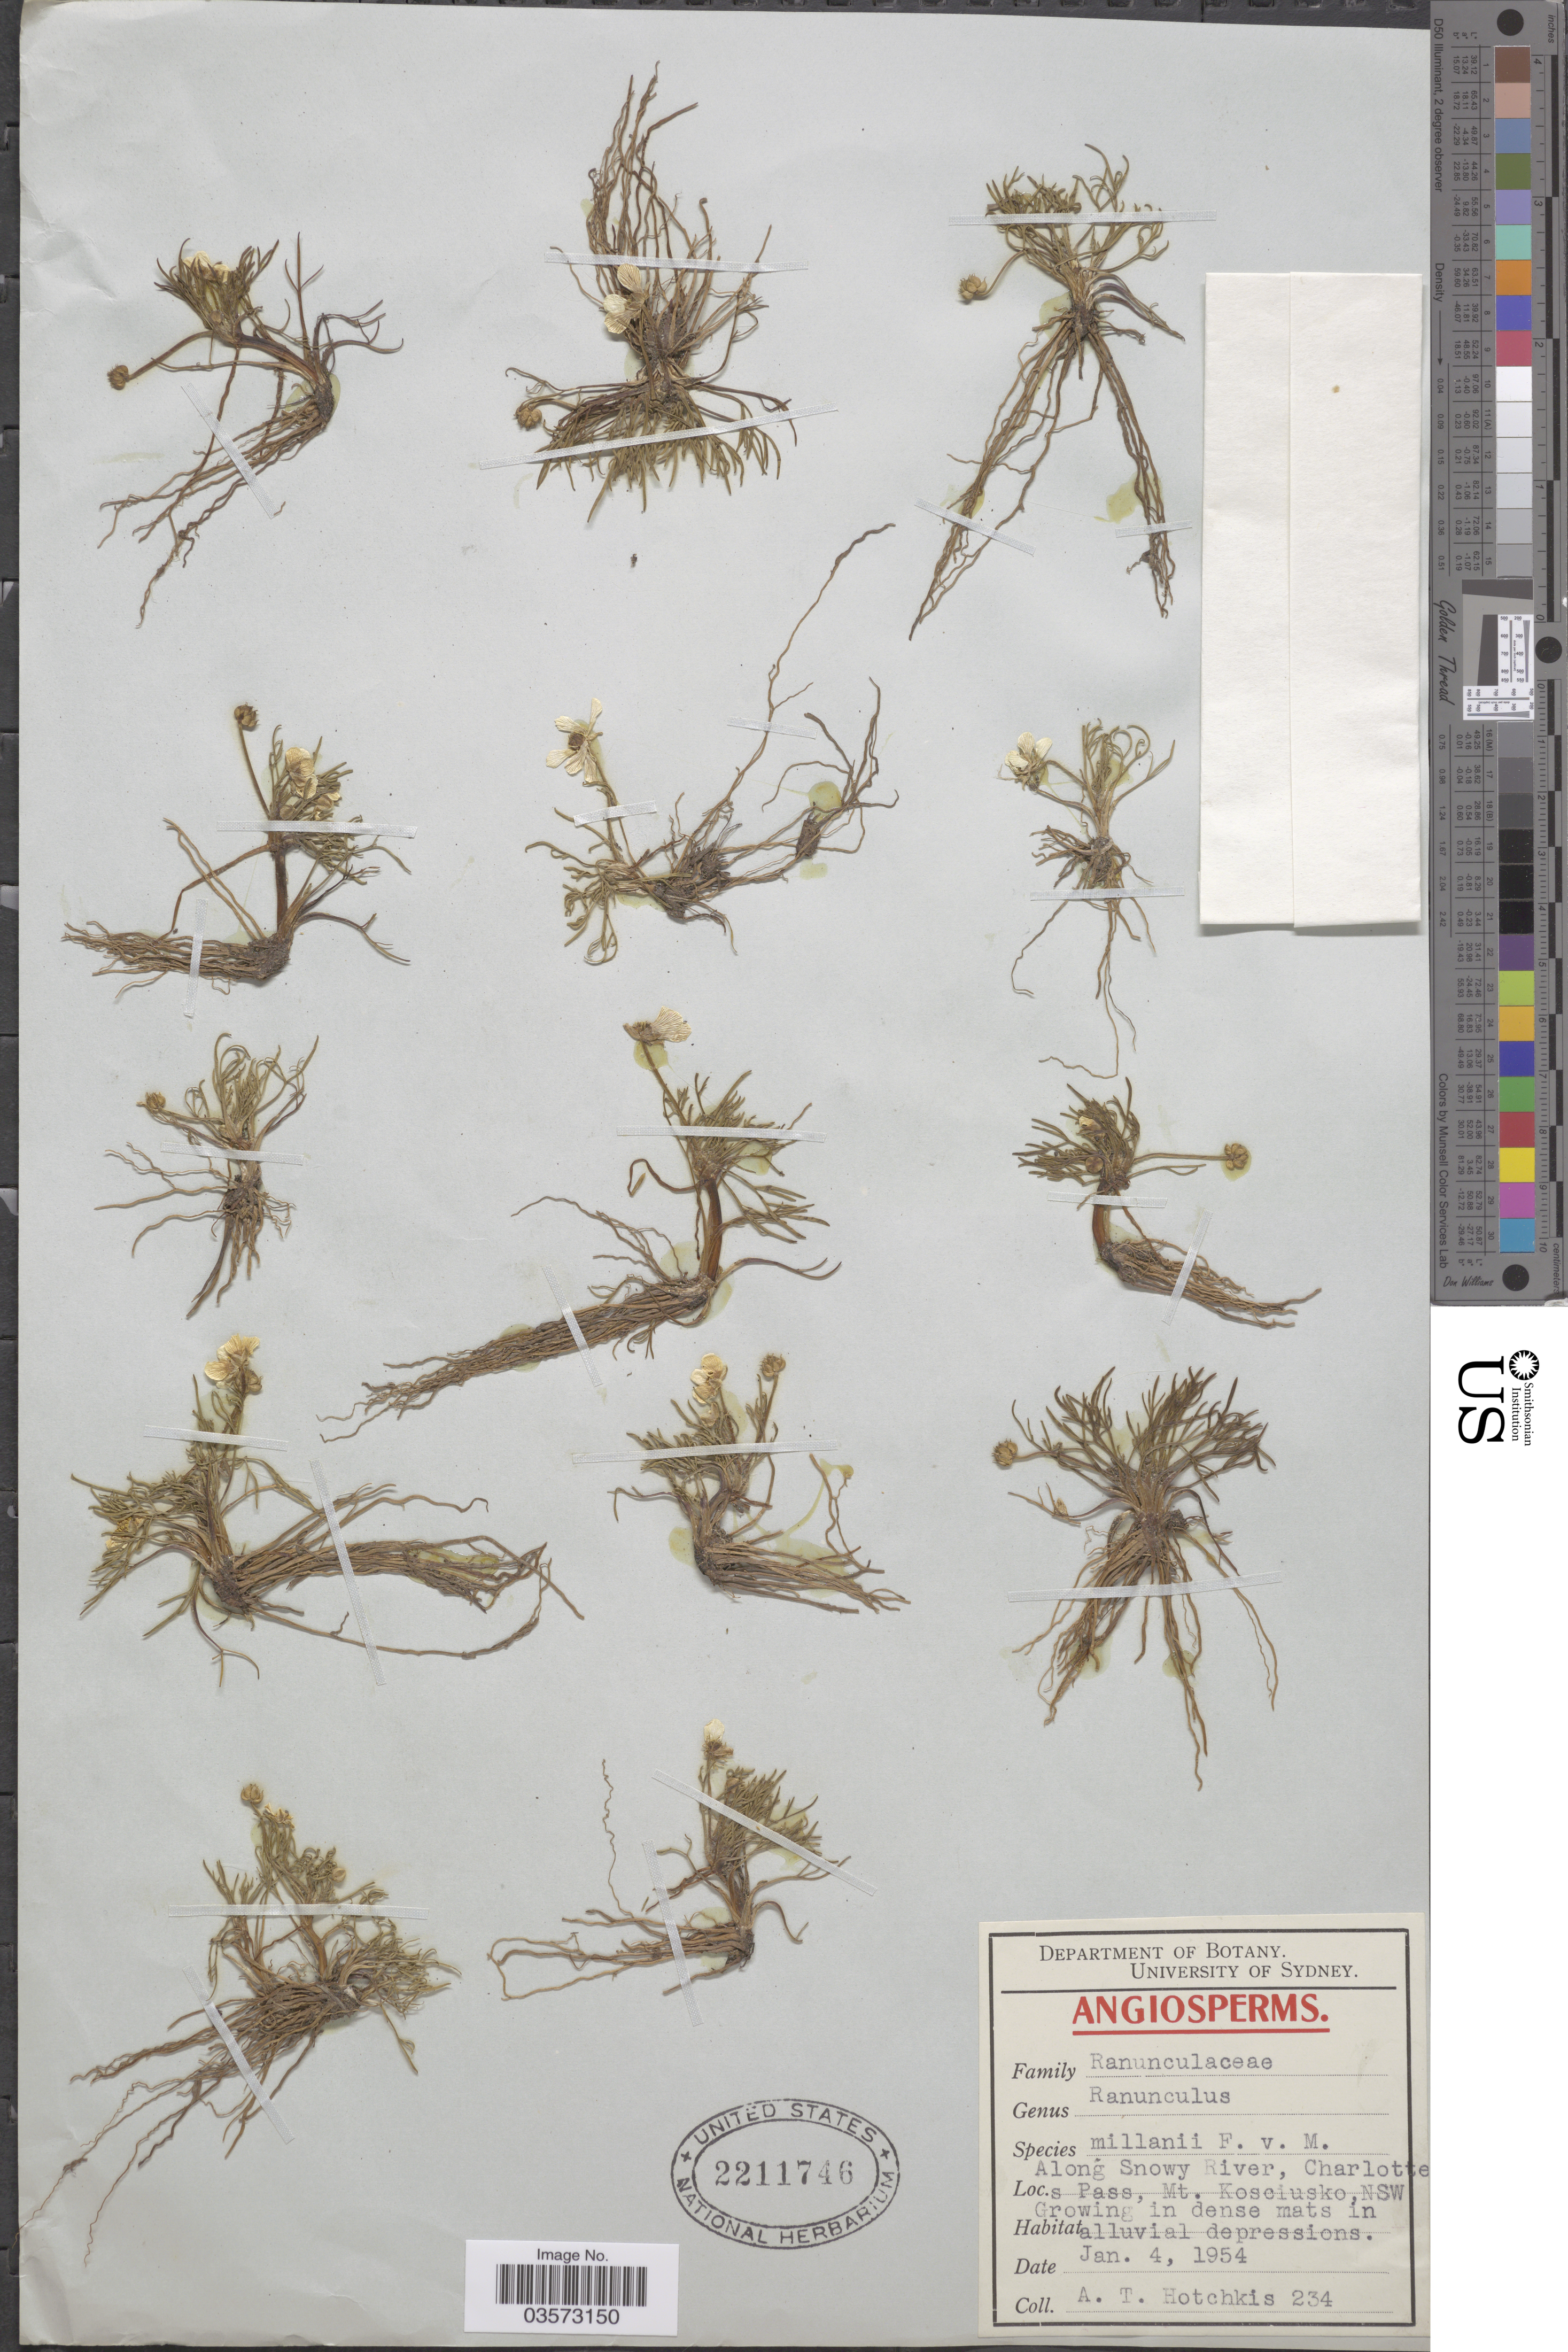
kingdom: Plantae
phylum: Tracheophyta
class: Magnoliopsida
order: Ranunculales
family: Ranunculaceae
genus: Ranunculus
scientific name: Ranunculus millanii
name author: F. Muell.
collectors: A. Hotchkiss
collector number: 234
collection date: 1954-01-04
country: Australia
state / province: New South Wales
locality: Along Snowy River, Charlottes Pass, Mt. Kosciusko.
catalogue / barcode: US 2211746